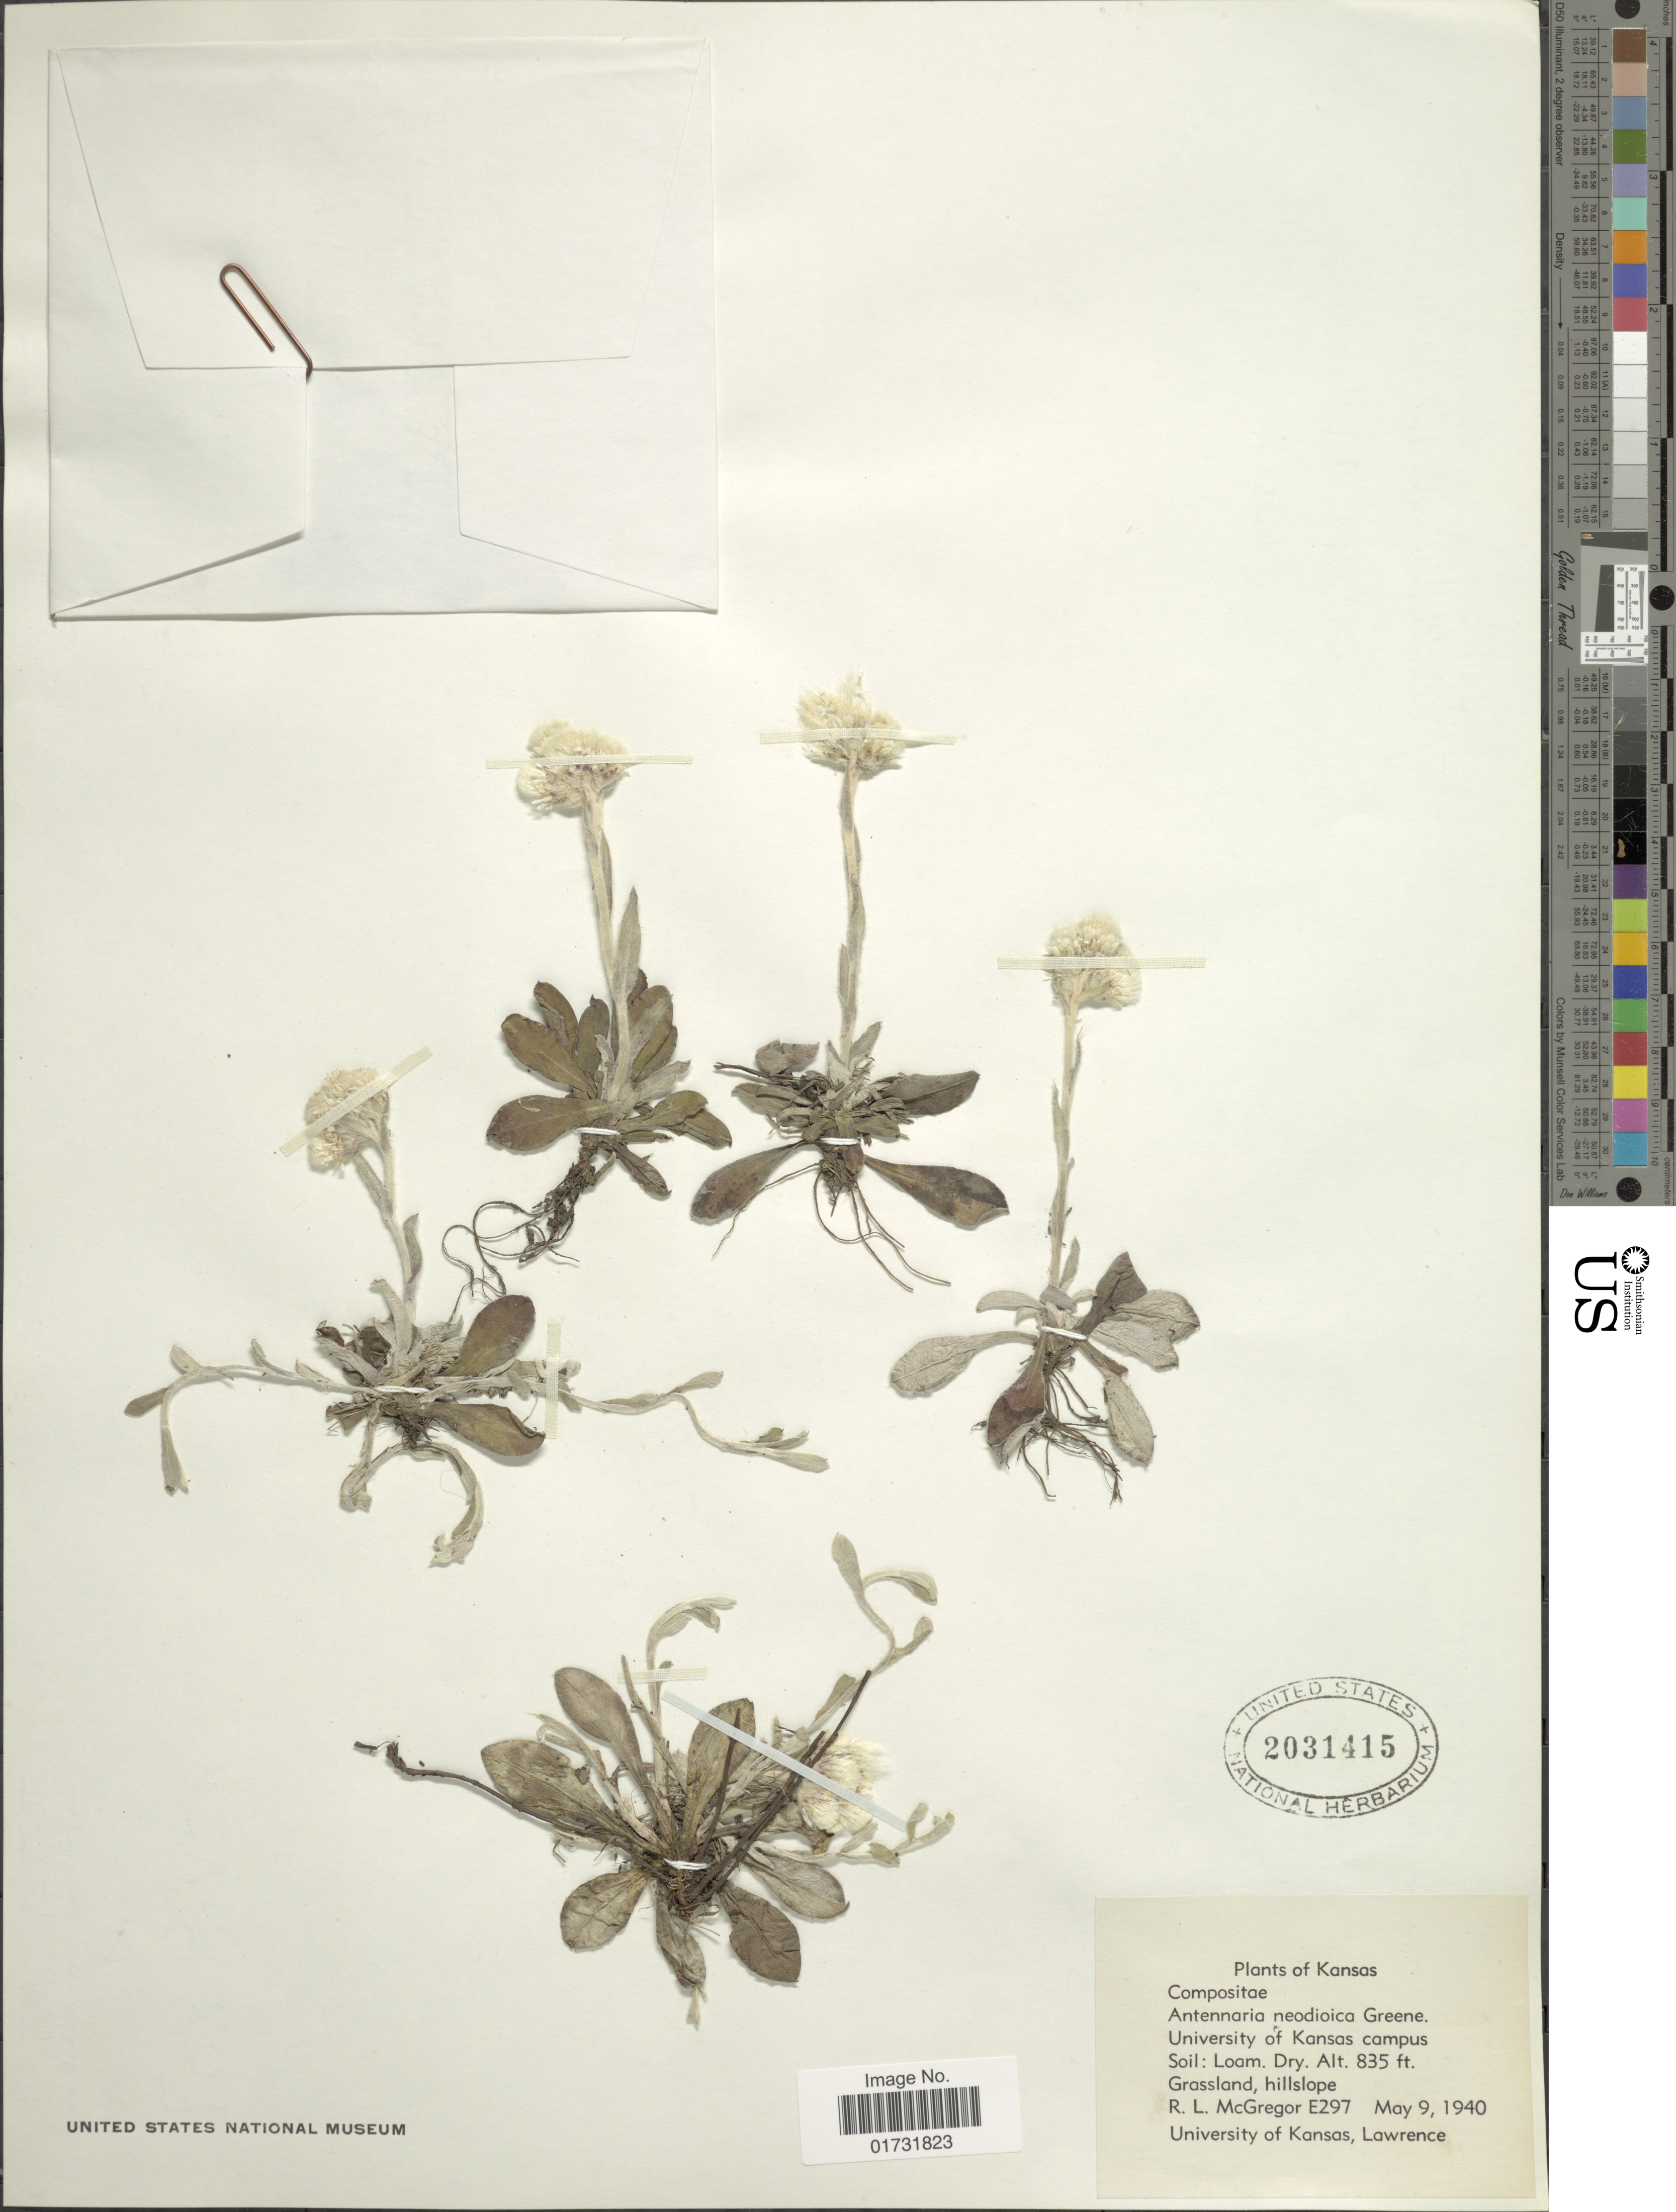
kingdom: Plantae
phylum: Tracheophyta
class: Magnoliopsida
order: Asterales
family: Asteraceae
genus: Antennaria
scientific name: Antennaria neodioica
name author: Greene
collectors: R. McGregor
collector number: E297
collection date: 1940-05-09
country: United States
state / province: Kansas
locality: University of Kansas campus.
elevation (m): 255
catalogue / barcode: US 2031415